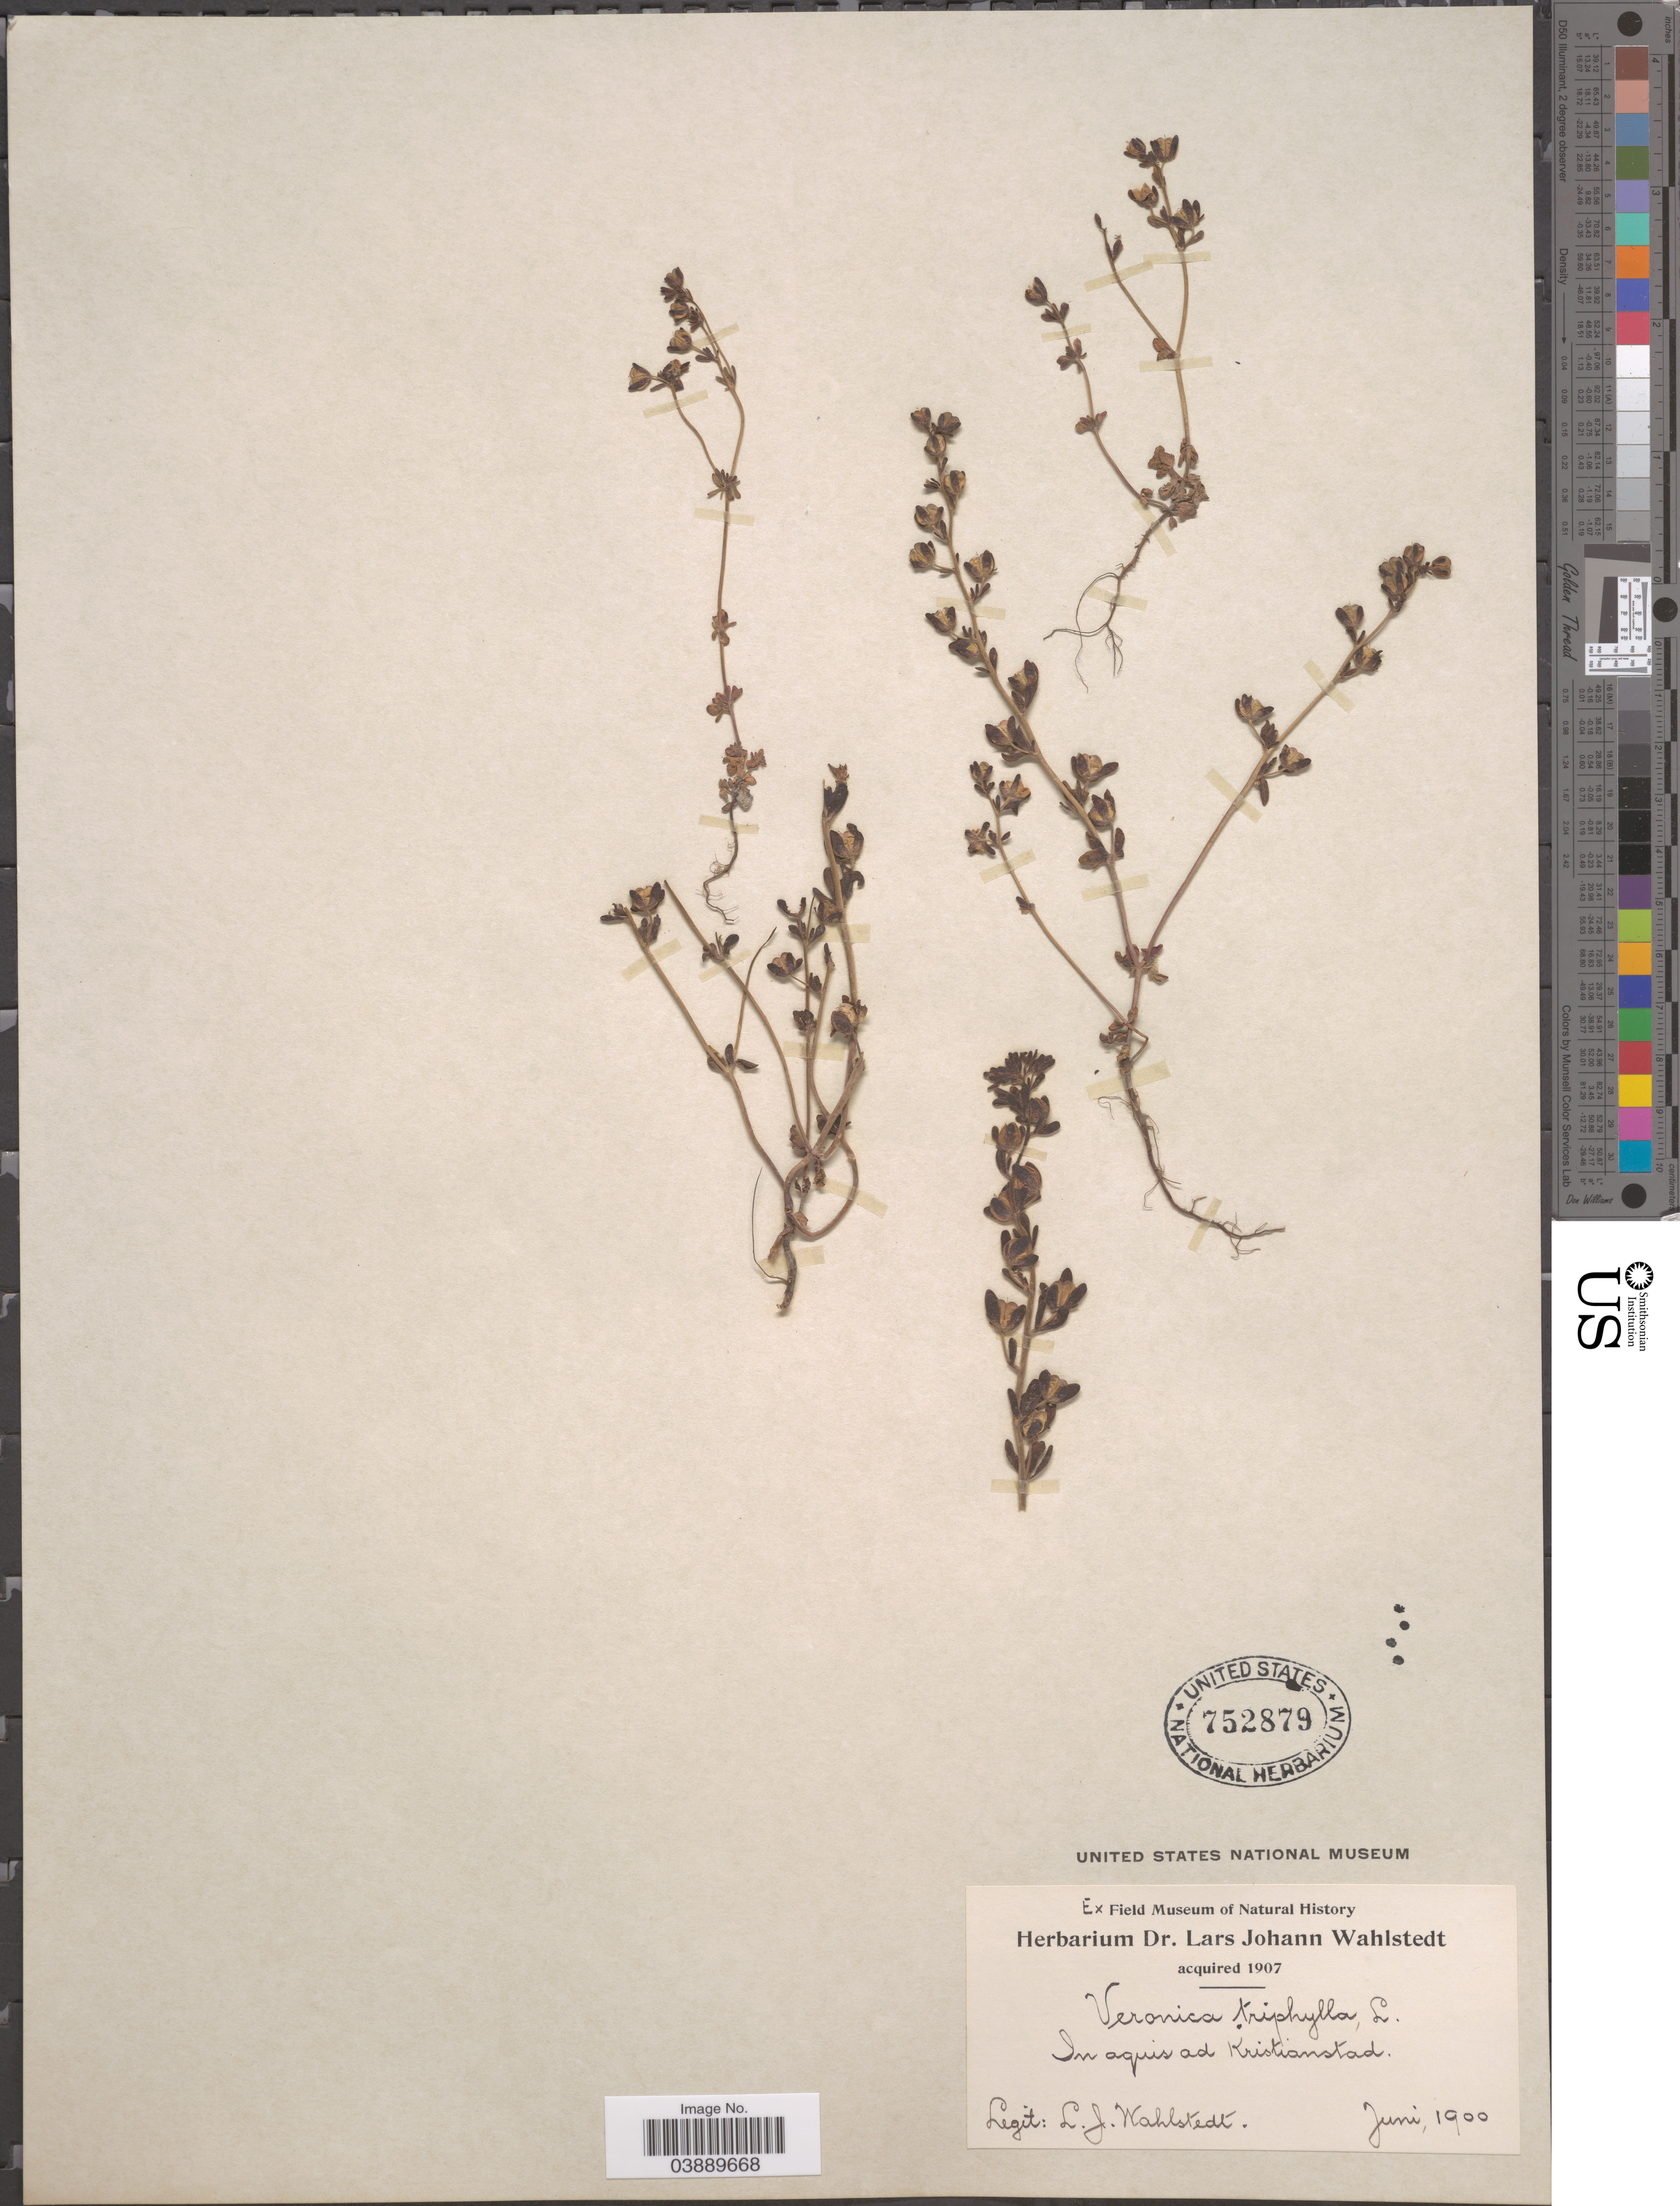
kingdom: Plantae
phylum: Tracheophyta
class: Magnoliopsida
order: Lamiales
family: Plantaginaceae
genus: Veronica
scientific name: Veronica triphyllos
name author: L.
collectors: L. J. Wahlstedt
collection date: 1900-06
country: Sweden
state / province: Skåne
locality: In aquis ad Kristianstad.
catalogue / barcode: US 752879